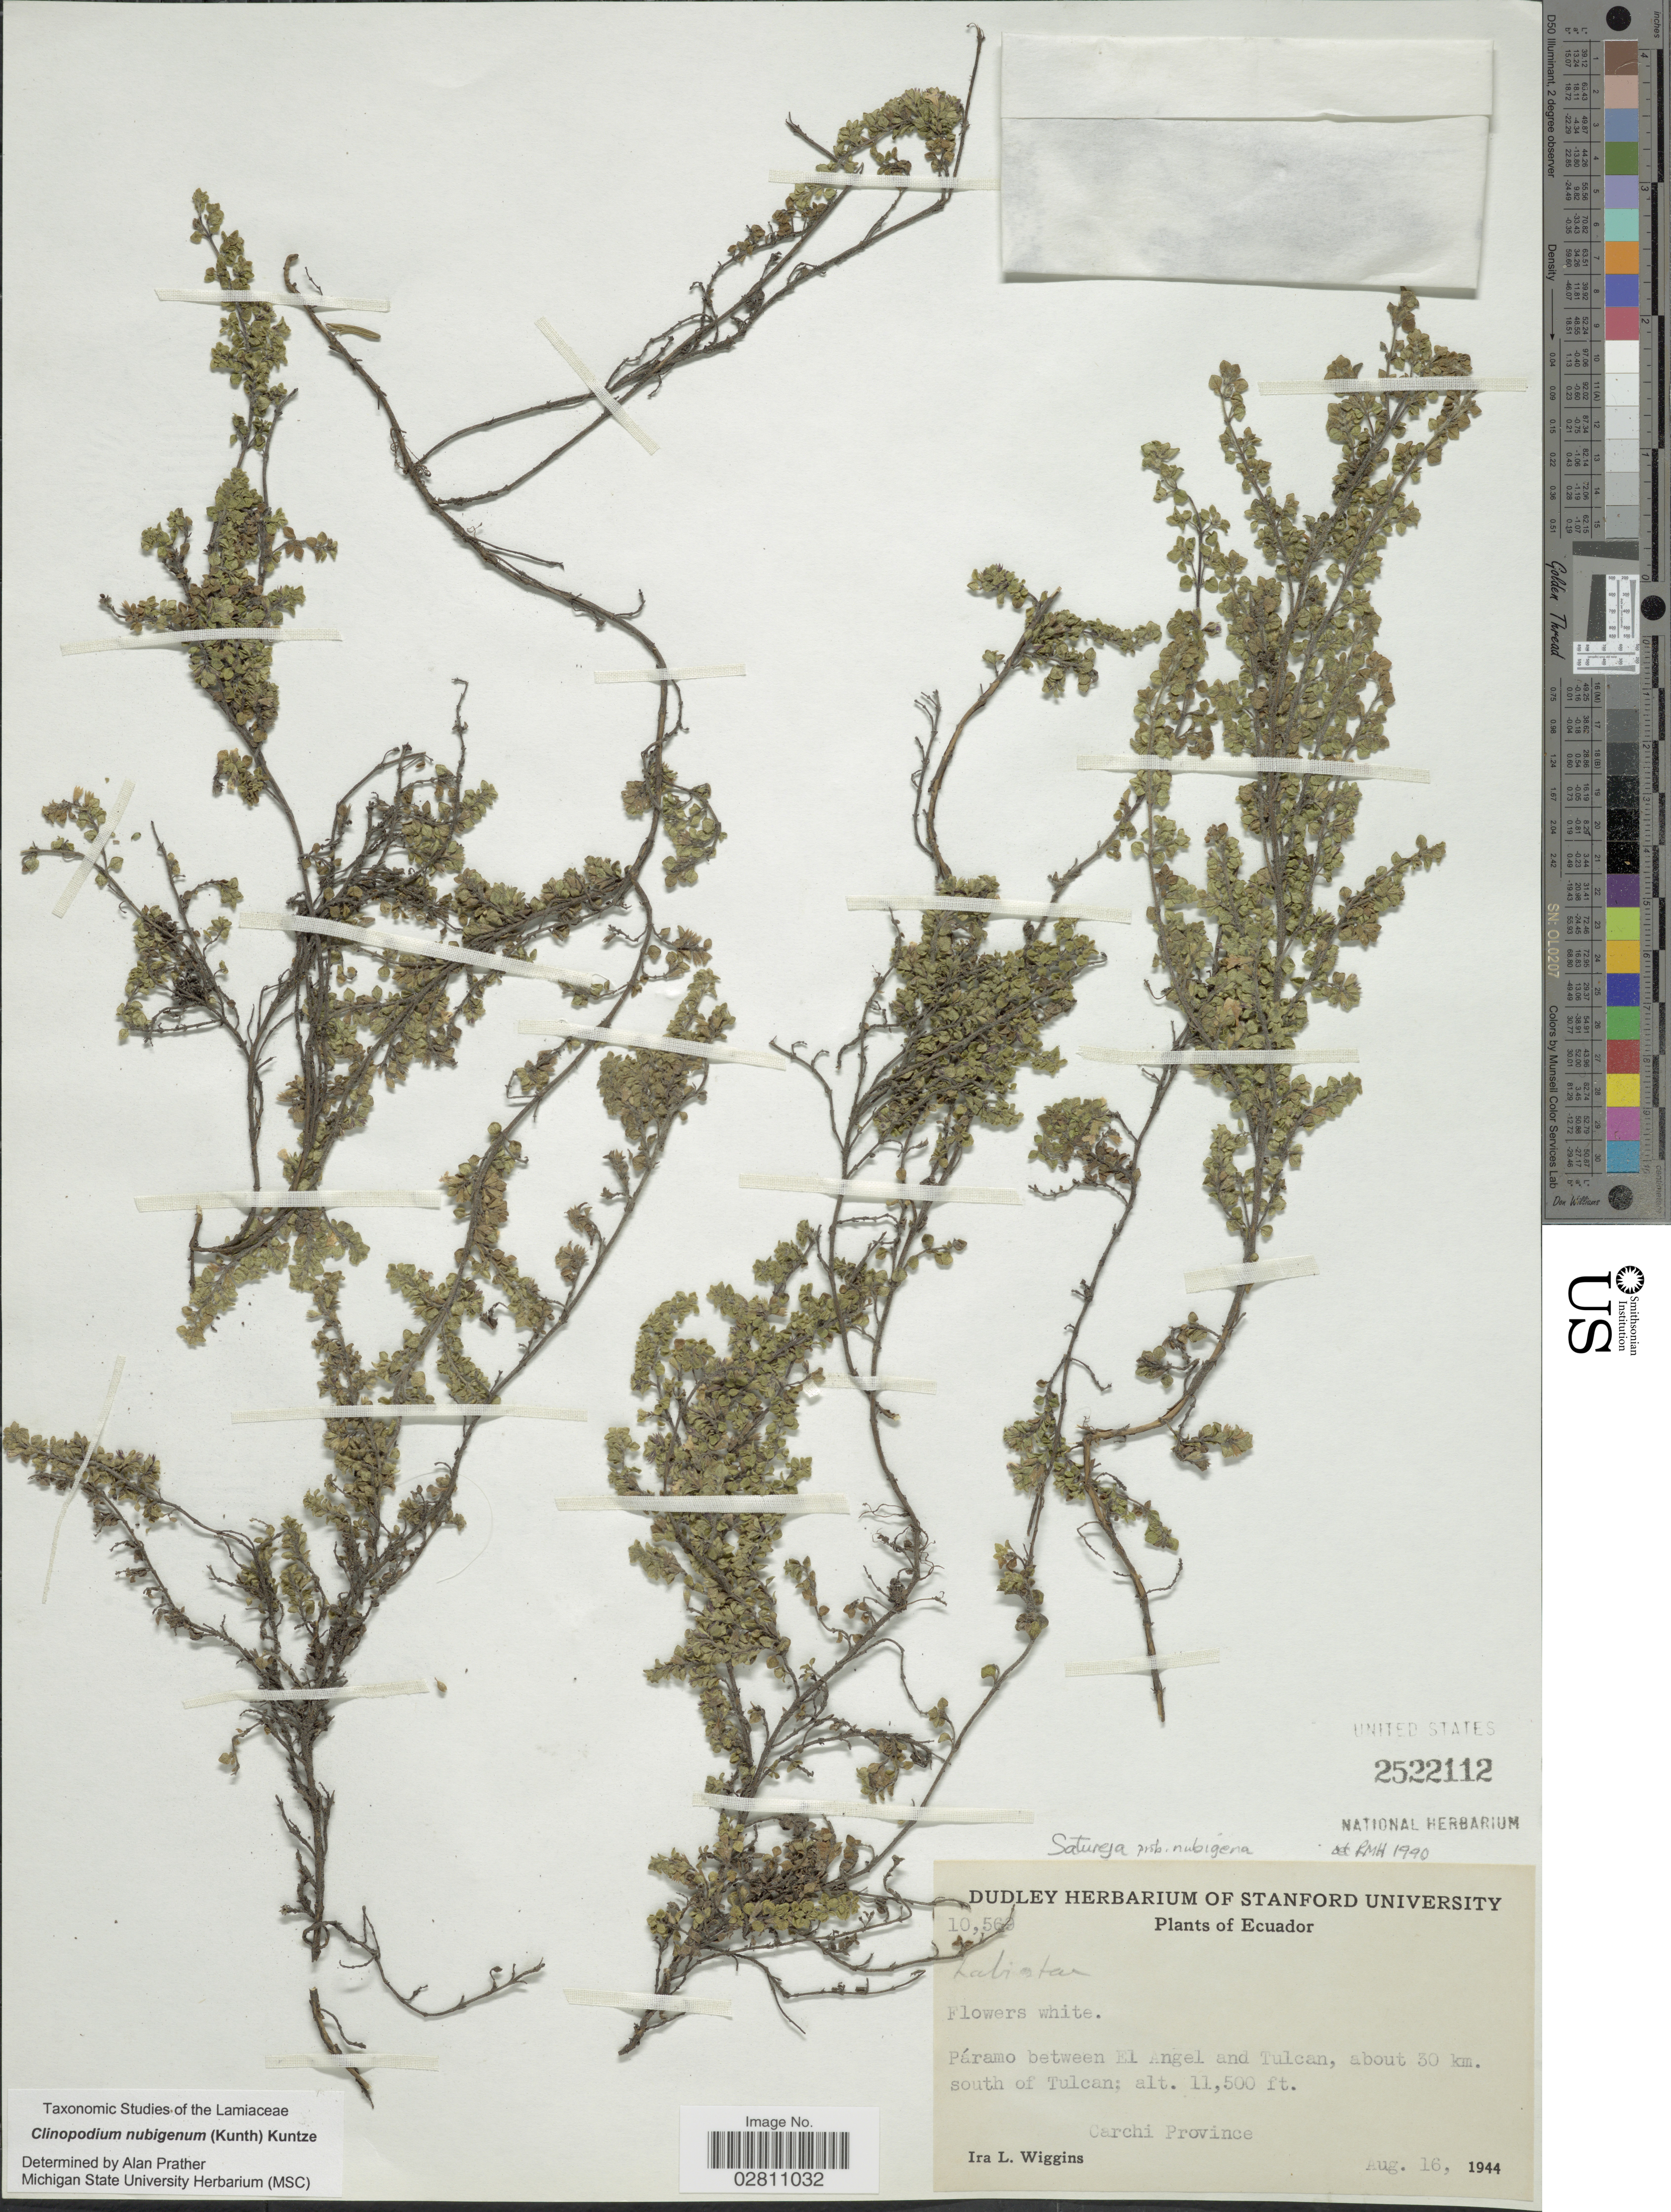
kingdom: Plantae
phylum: Tracheophyta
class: Magnoliopsida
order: Lamiales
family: Lamiaceae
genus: Clinopodium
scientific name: Clinopodium nubigenum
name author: (Kunth) Kuntze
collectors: I. L. Wiggins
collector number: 10569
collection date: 1944-08-16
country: Ecuador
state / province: Carchi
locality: Páramo between El Angel and Tulcan, about 30 km. south of Tulcan, Carchi Province.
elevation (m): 3505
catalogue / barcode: US 2522112